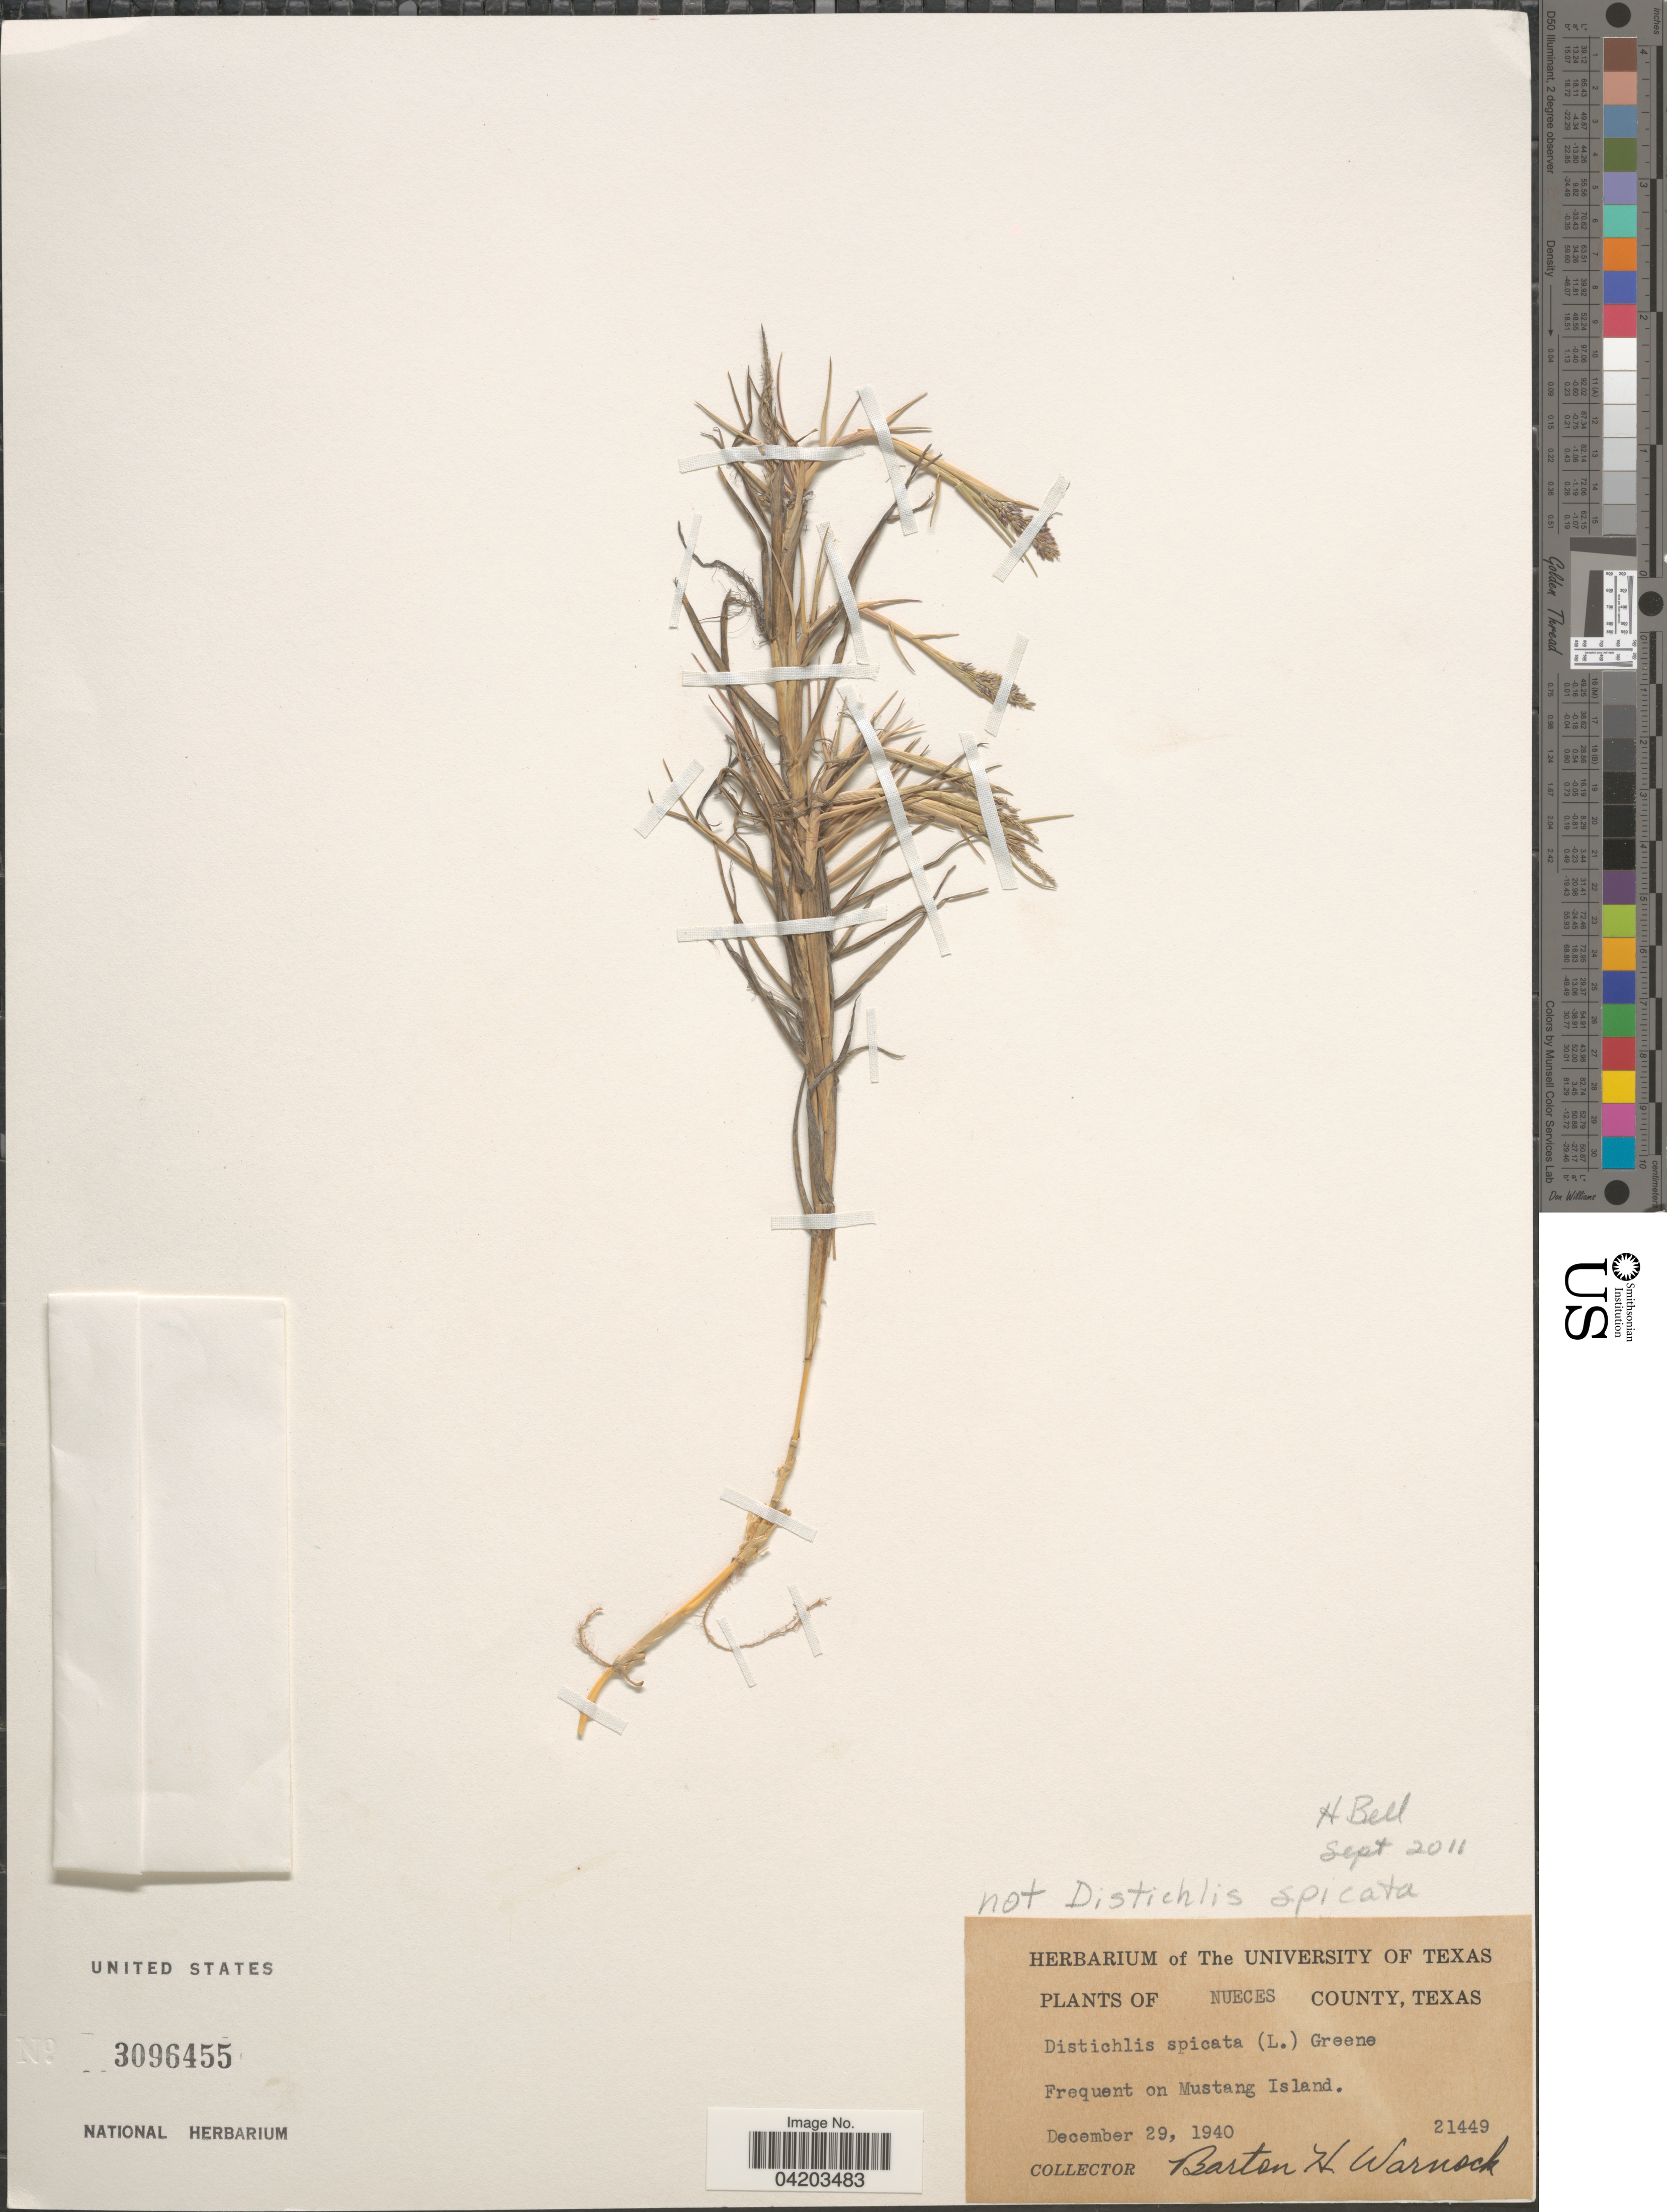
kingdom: Plantae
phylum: Tracheophyta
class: Liliopsida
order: Poales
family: Poaceae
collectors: B. H. Warnock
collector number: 21449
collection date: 1940-12-29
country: United States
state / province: Texas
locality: Nueces County. On Mustang Island.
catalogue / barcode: US 3096455